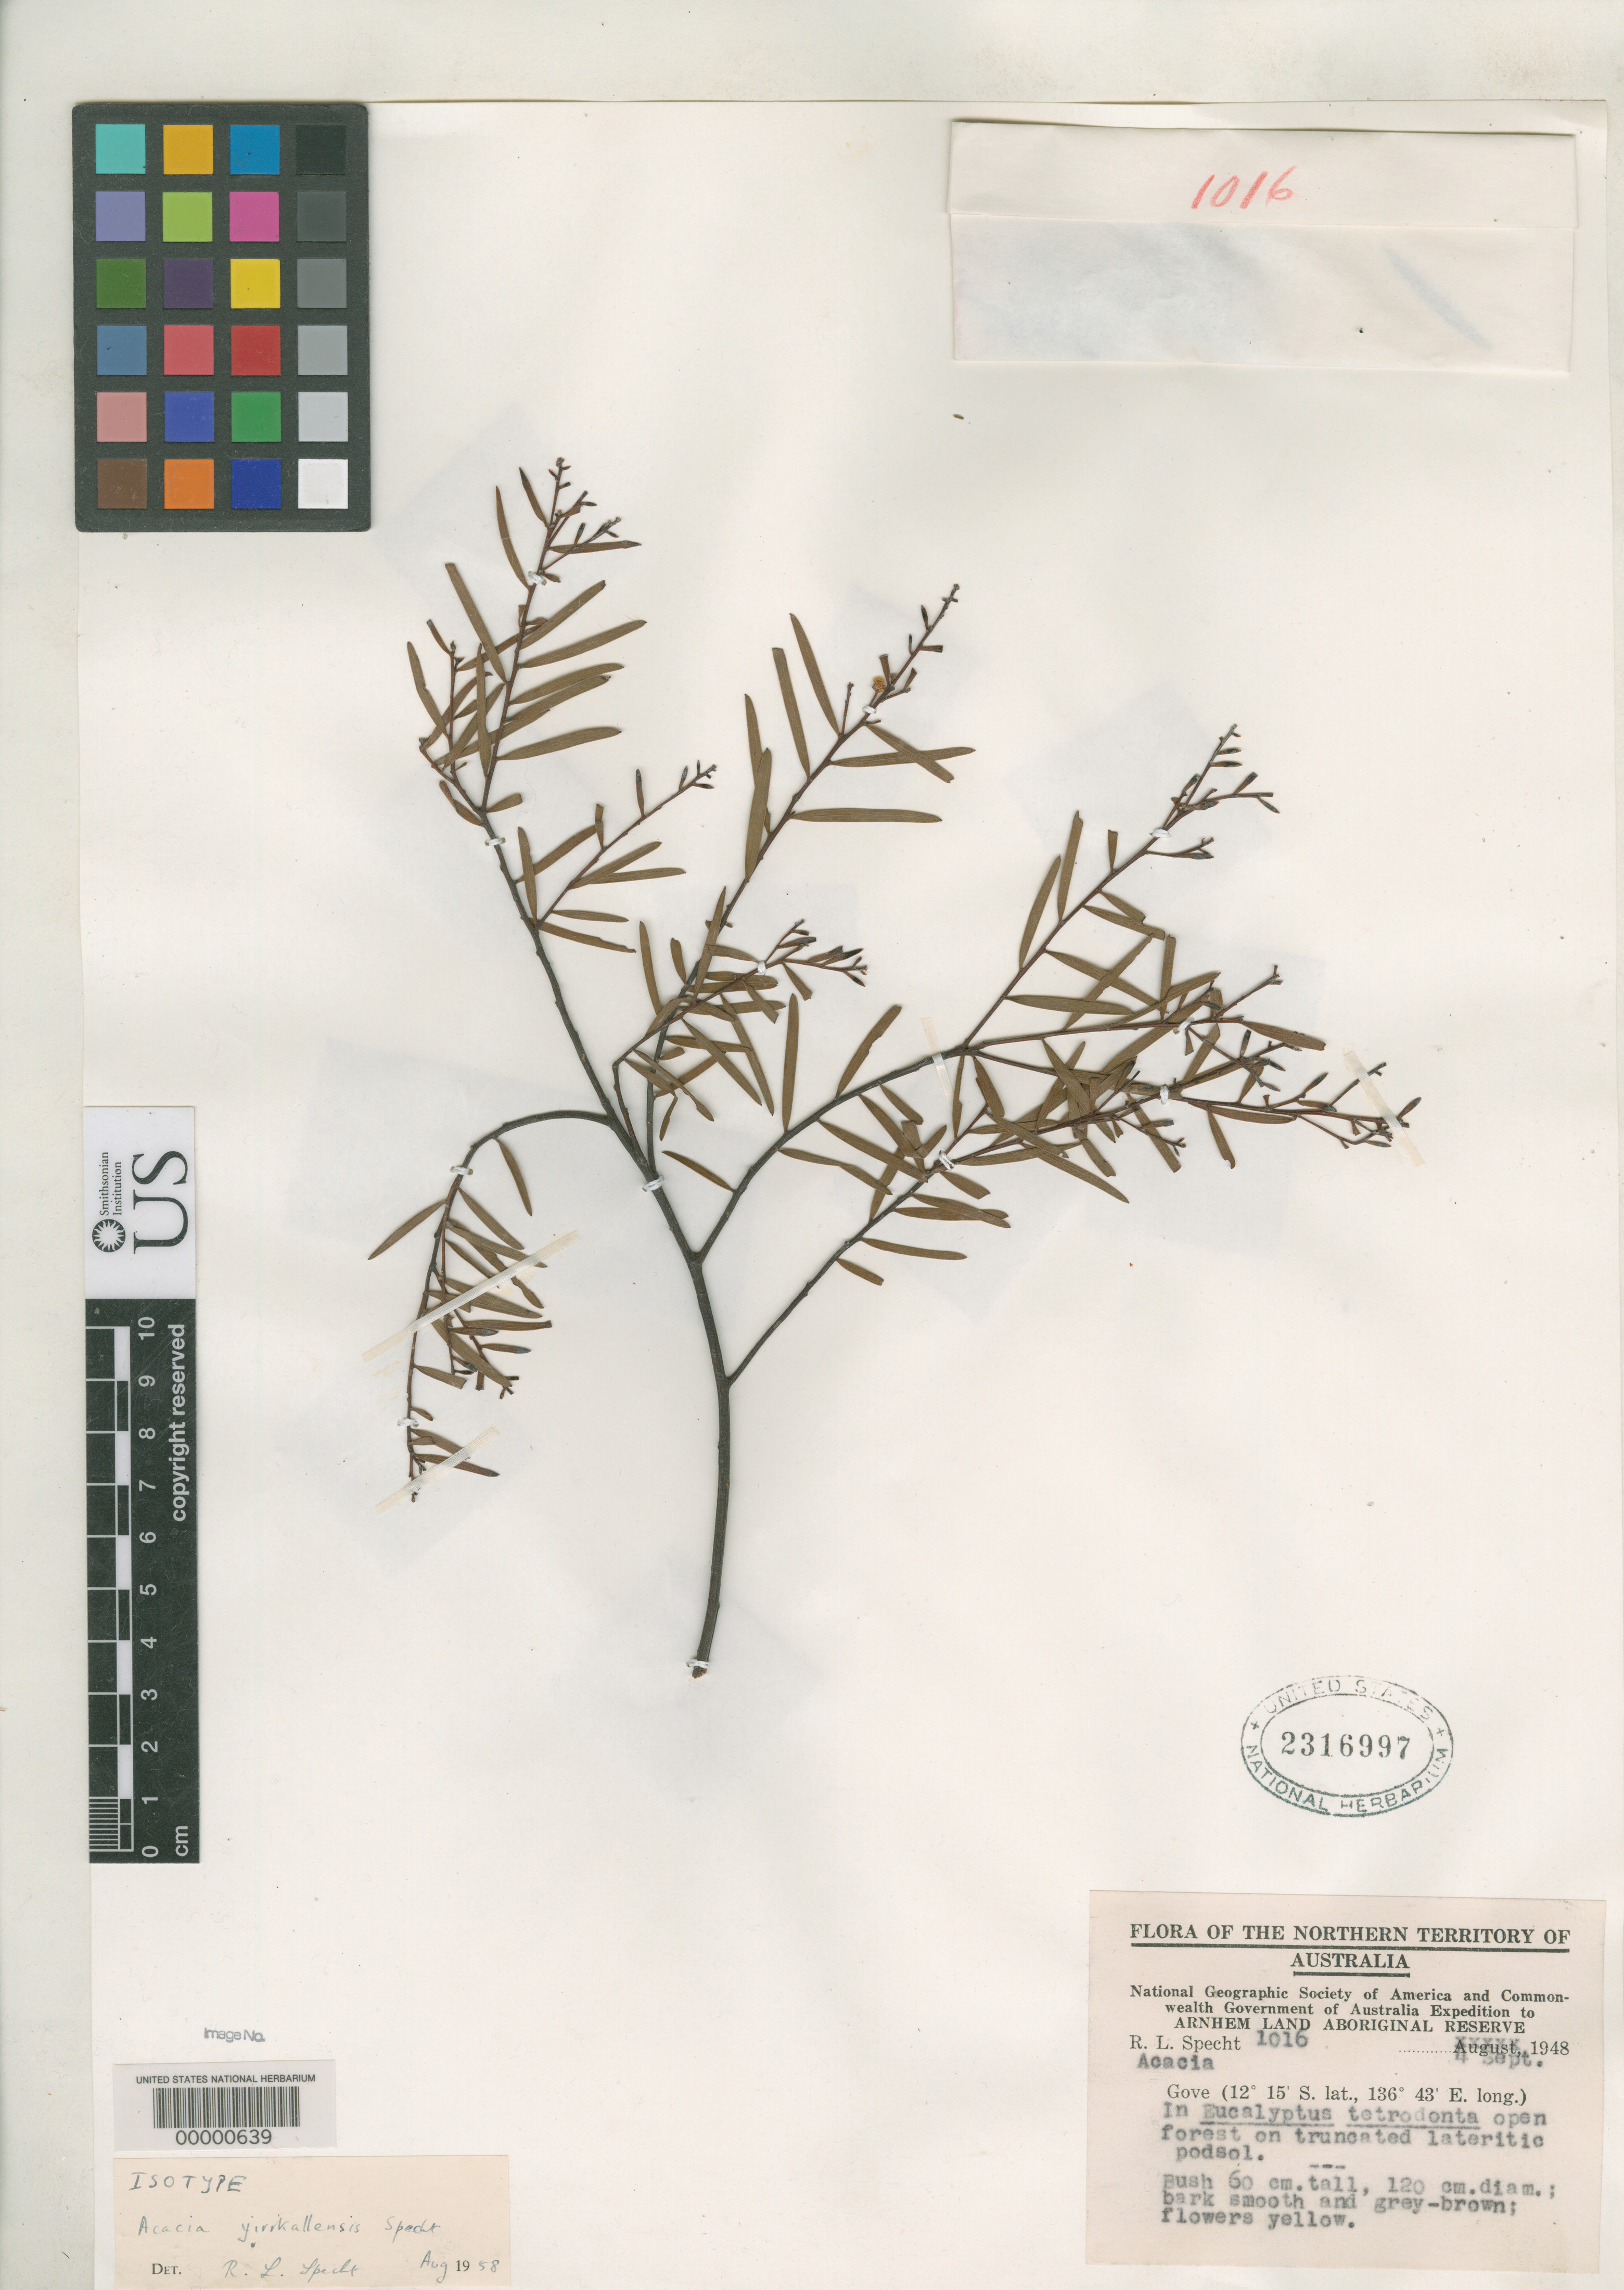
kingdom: Plantae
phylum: Tracheophyta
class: Magnoliopsida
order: Fabales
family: Fabaceae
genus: Acacia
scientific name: Acacia yirrkallensis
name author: Specht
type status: Isotype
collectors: R. L. Specht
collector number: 1016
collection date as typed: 04 Sep 1948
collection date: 1948-09-04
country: Australia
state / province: Northern Territory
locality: Arnhem land; Yirrkalla, Gove.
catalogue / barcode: US 2316997